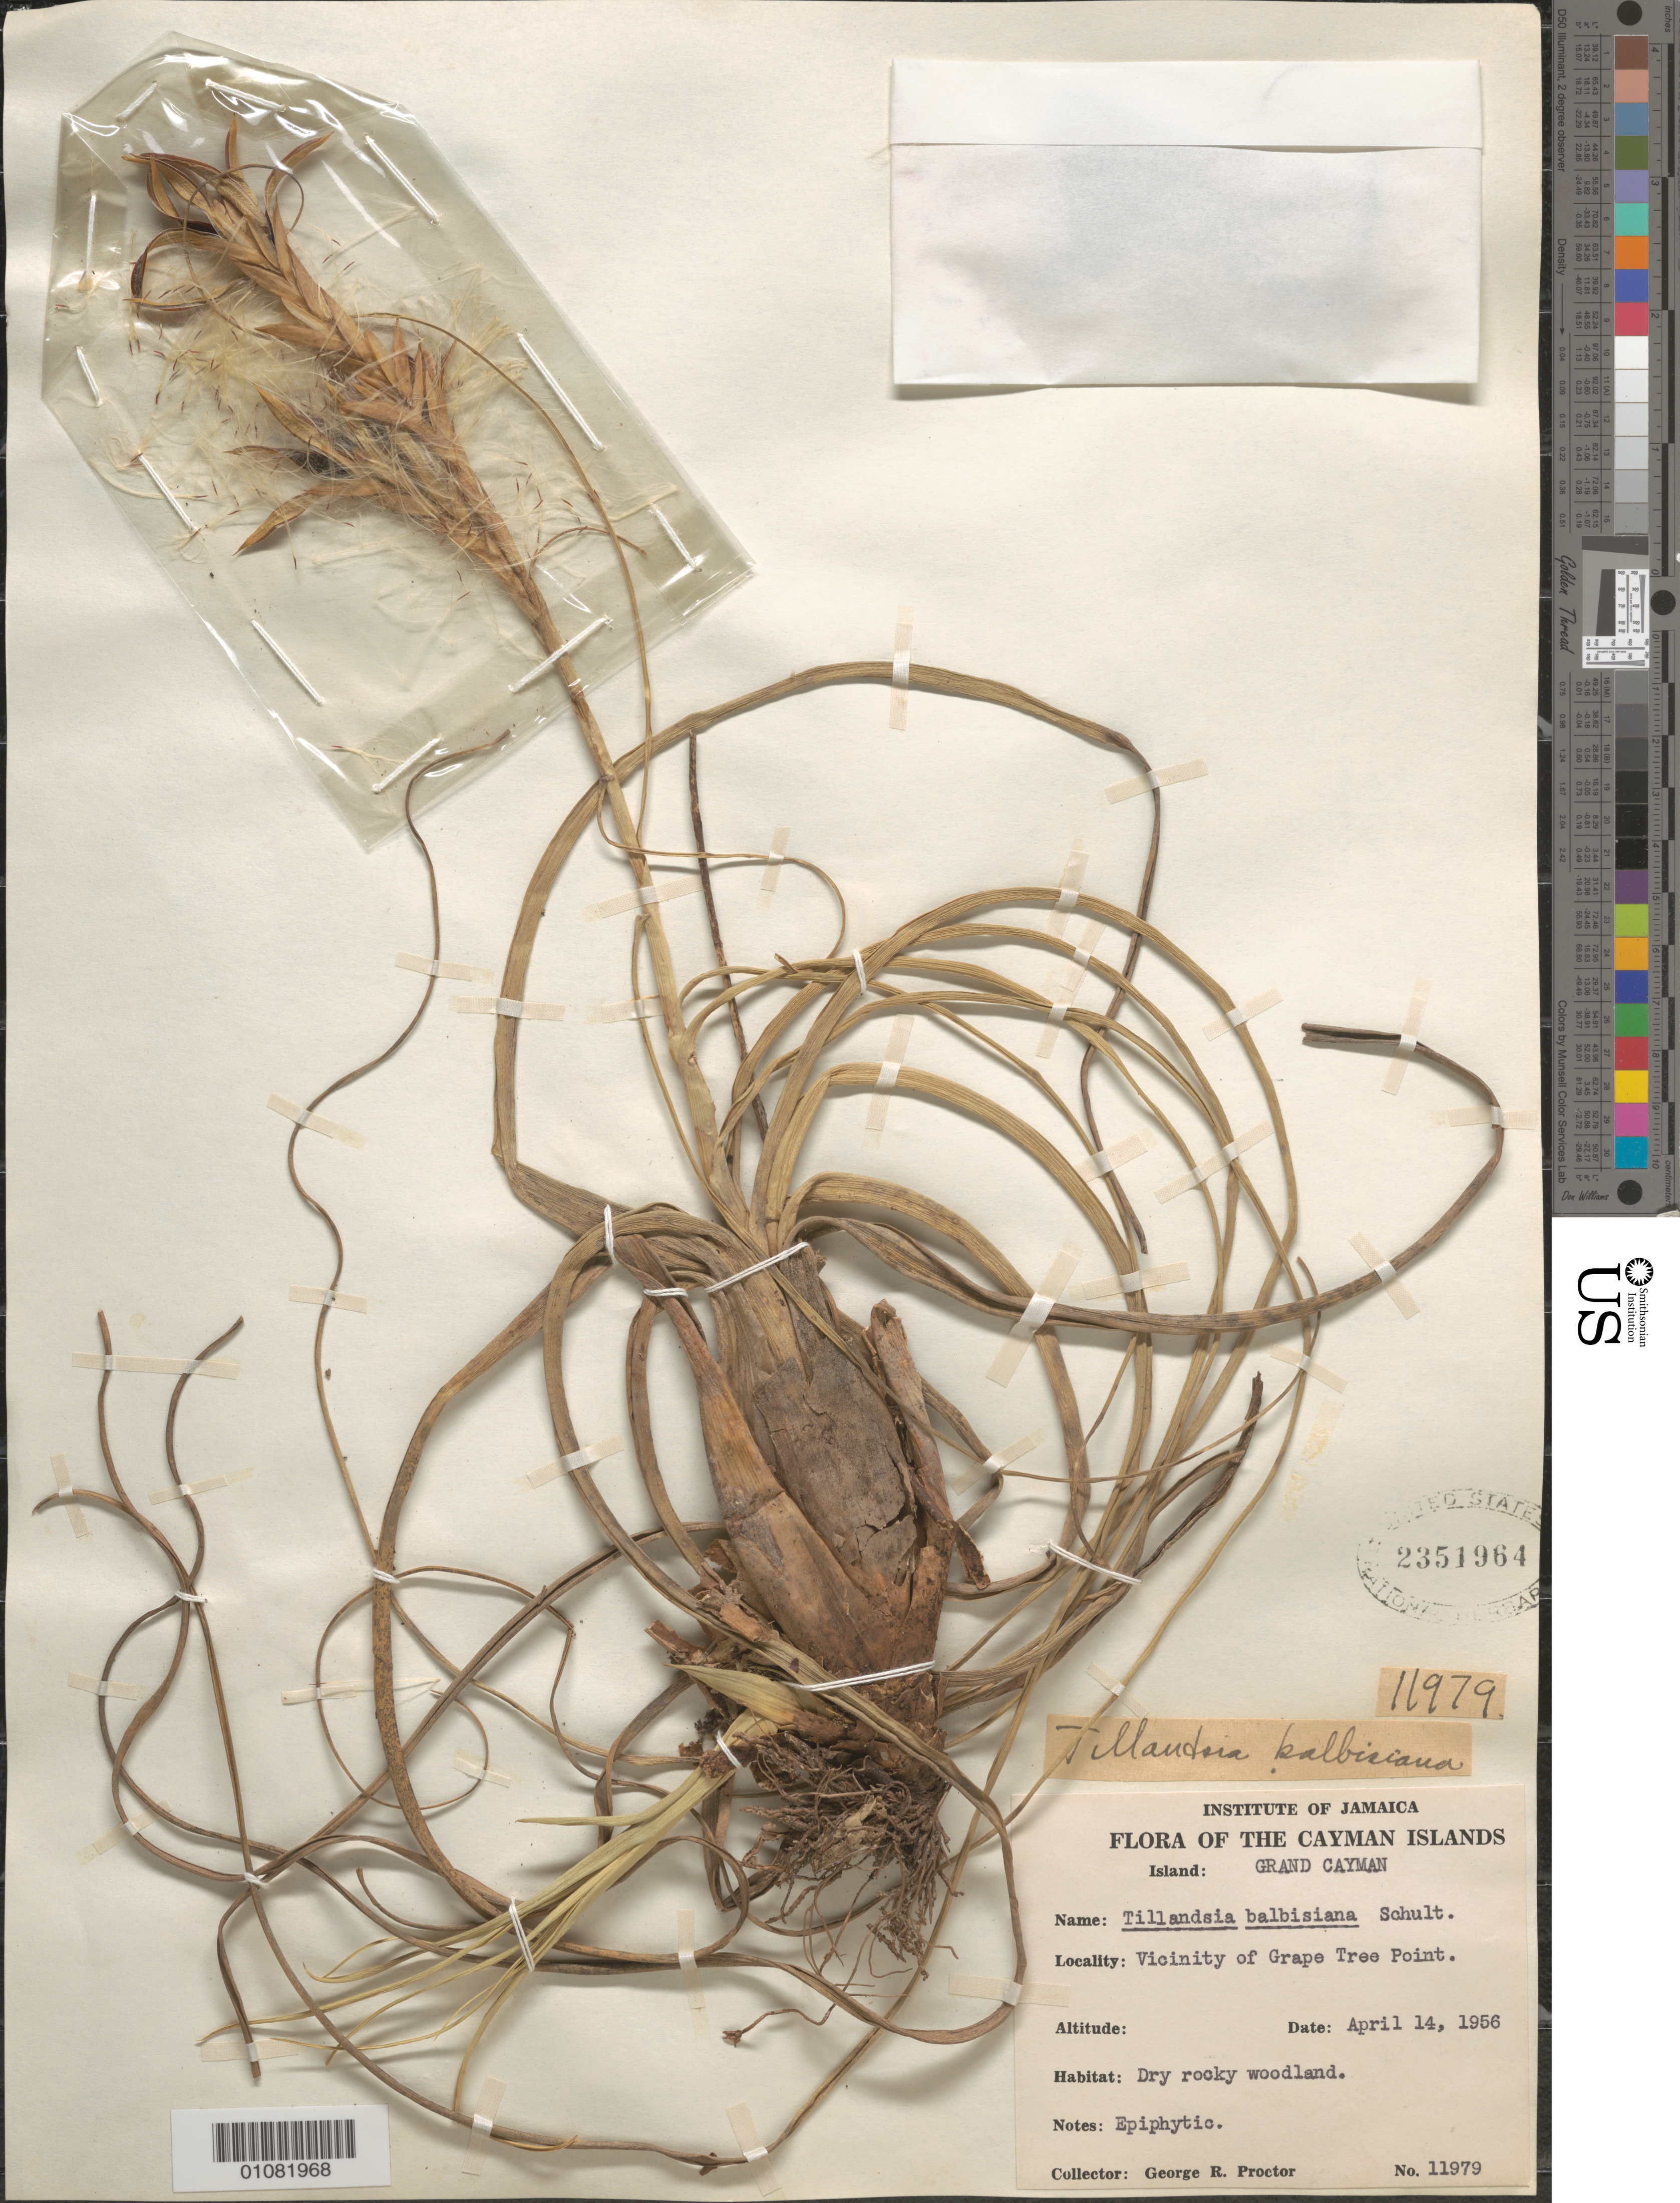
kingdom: Plantae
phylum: Tracheophyta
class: Liliopsida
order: Poales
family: Bromeliaceae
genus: Tillandsia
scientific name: Tillandsia balbisiana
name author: Schult. f.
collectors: G. R. Proctor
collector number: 11979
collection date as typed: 14 Apr 1956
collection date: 1956-04-14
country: Cayman Islands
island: Grand Cayman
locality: Vicinity of Grape Tree Point.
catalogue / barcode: US 2351964